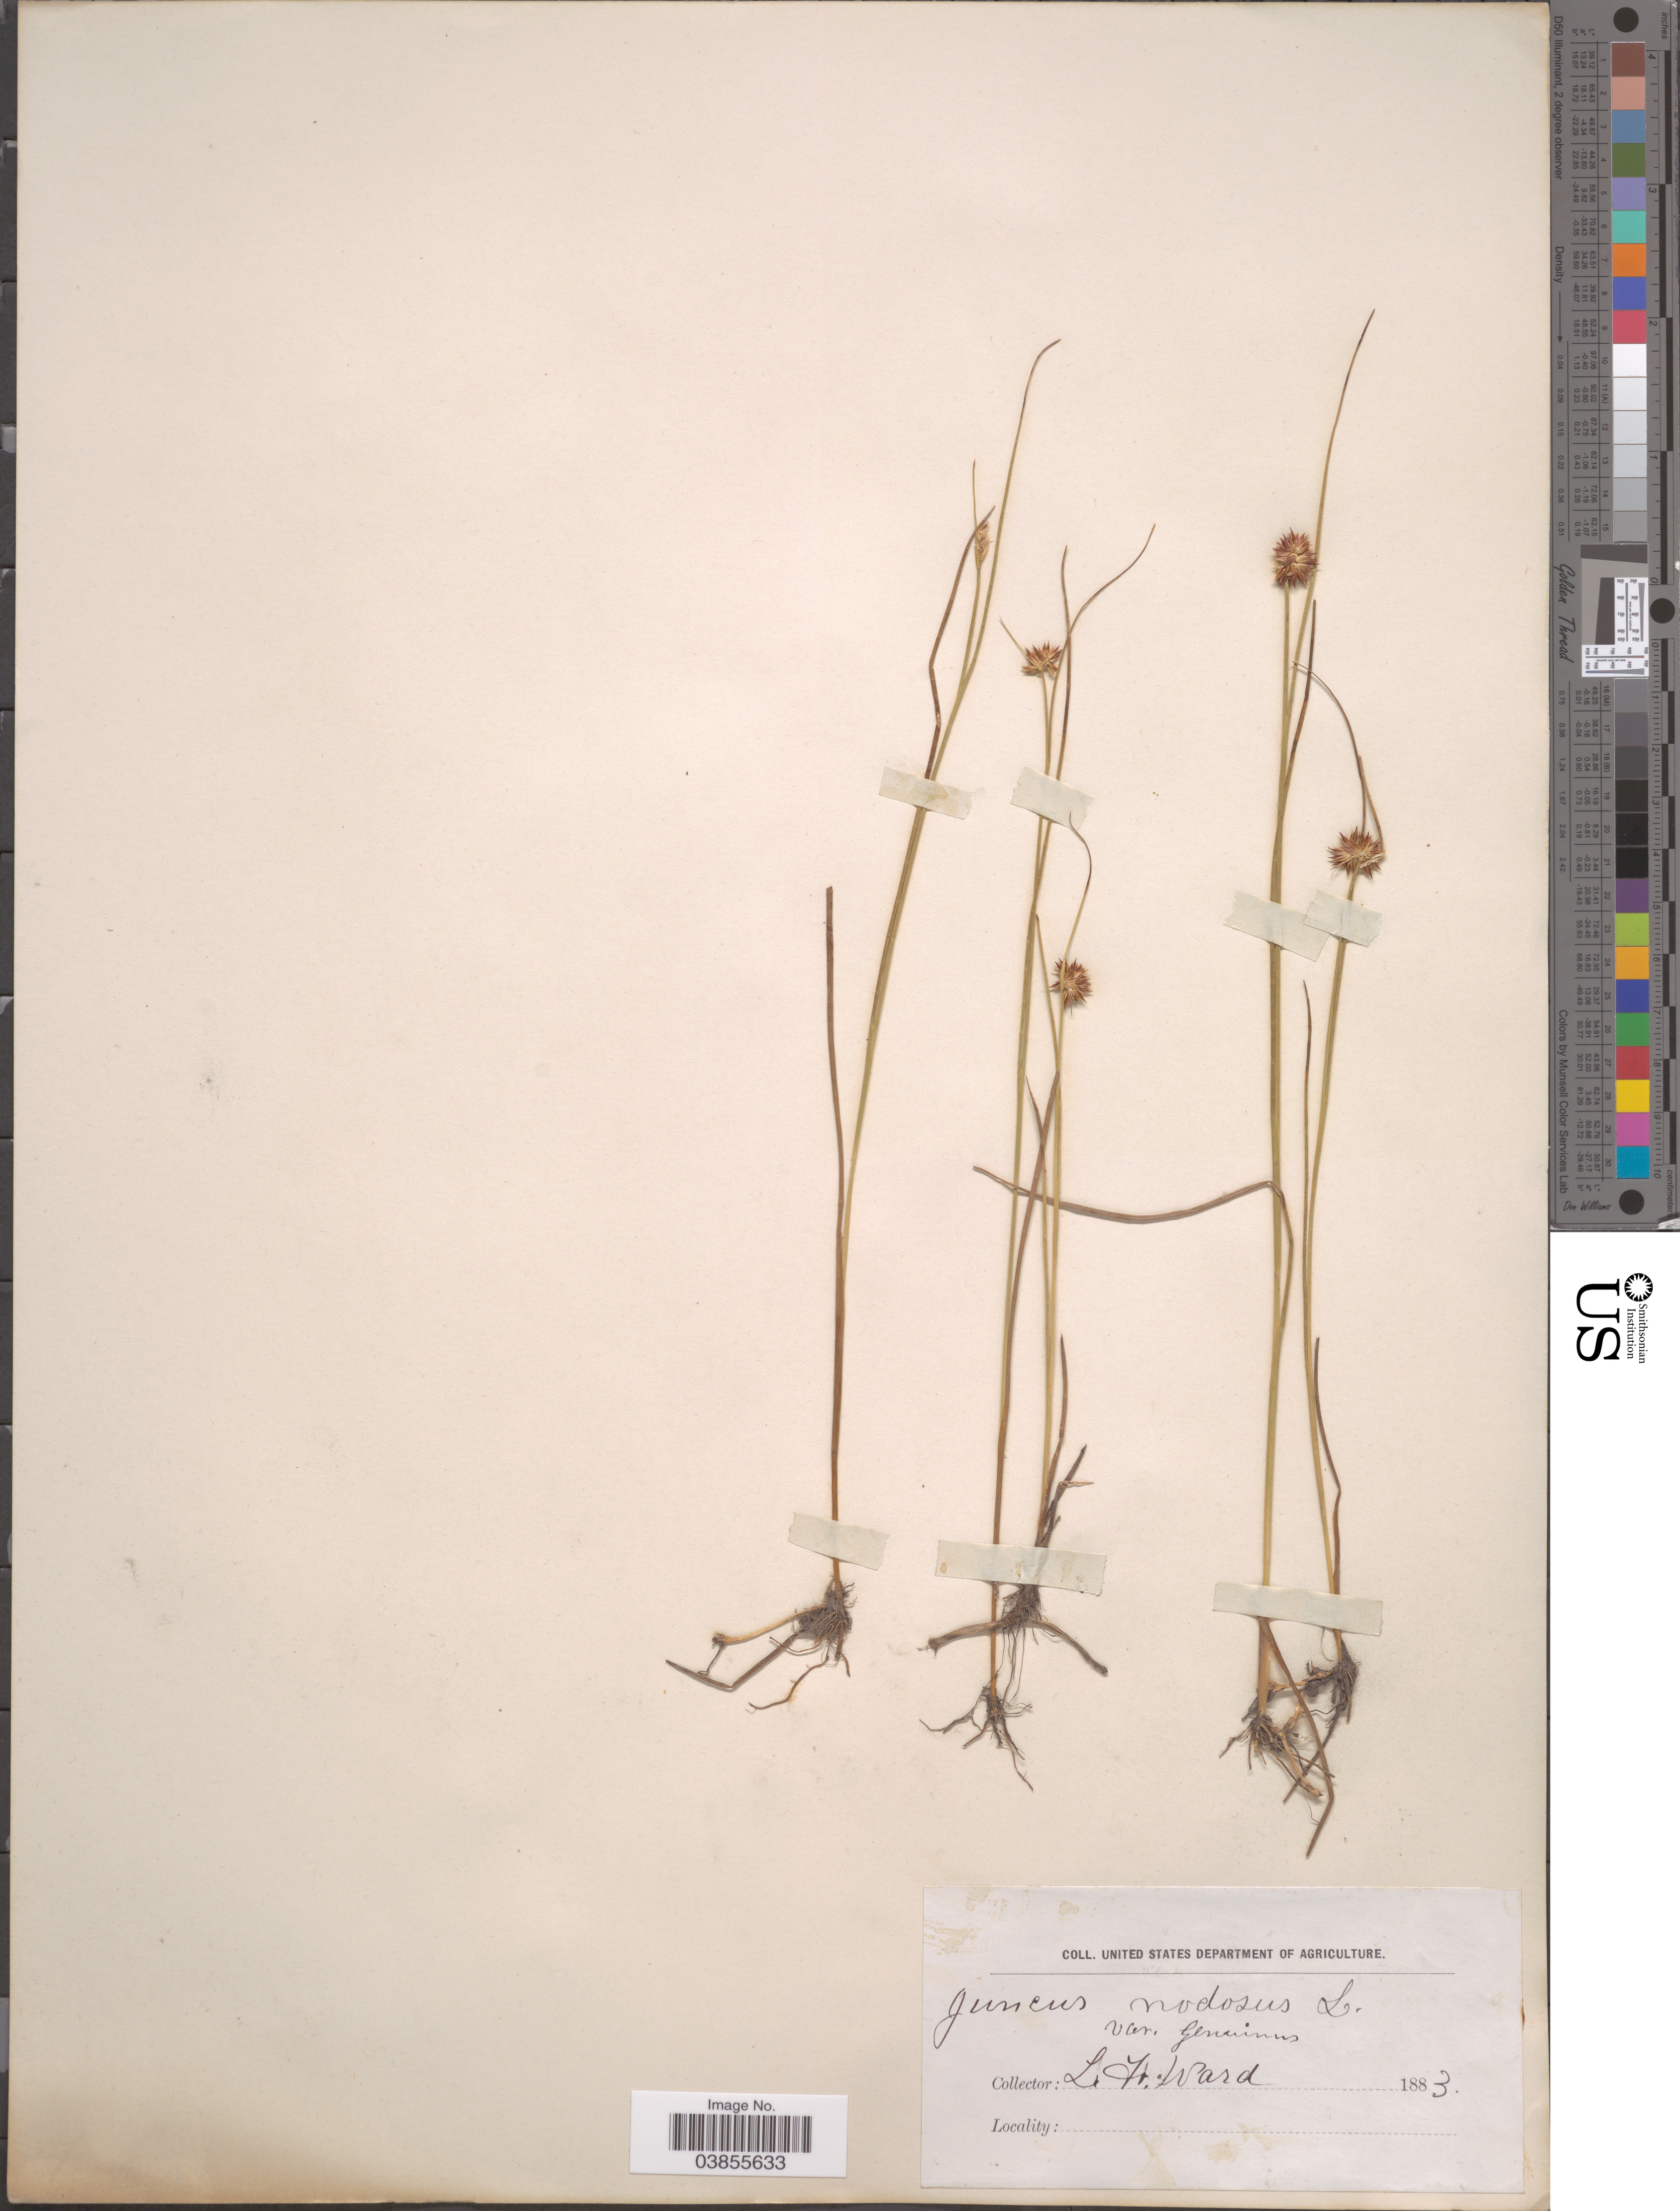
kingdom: Plantae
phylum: Tracheophyta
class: Liliopsida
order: Poales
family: Juncaceae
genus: Juncus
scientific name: Juncus nodosus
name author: L.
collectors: L. H. Ward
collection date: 1883